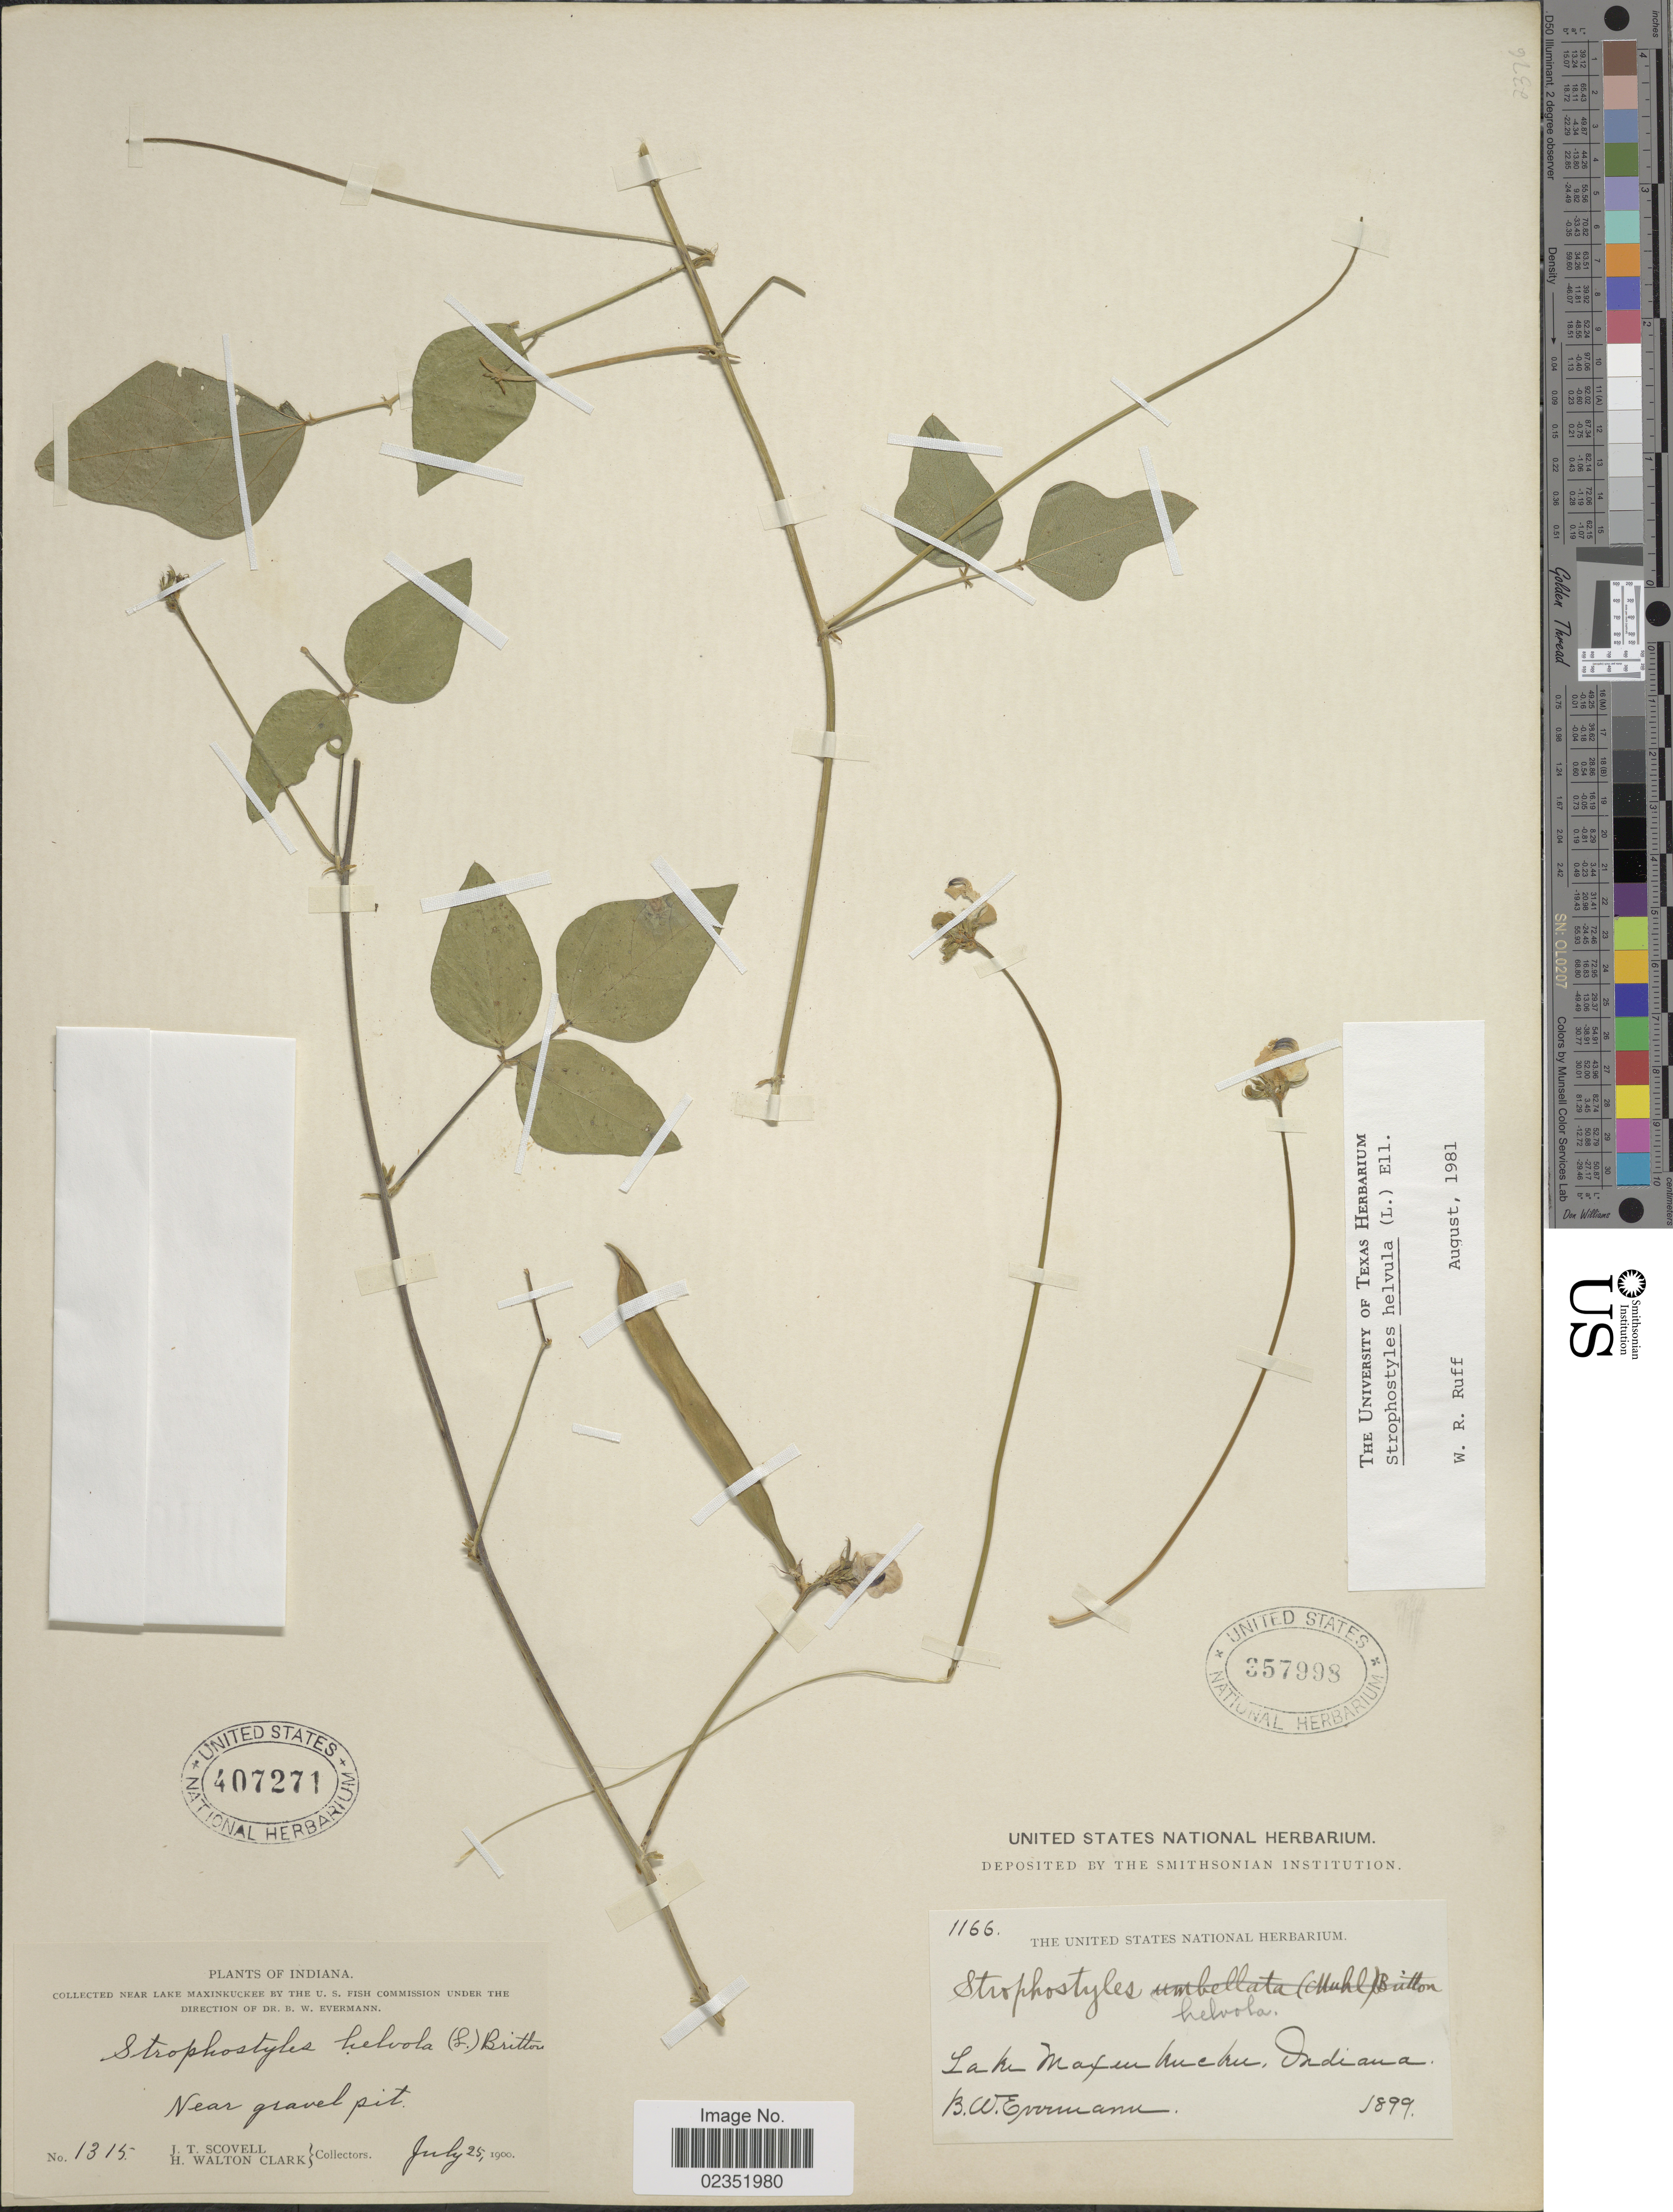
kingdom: Plantae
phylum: Tracheophyta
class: Magnoliopsida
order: Fabales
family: Fabaceae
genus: Strophostyles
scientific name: Strophostyles helvola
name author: (L.) Elliott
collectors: B. W. Evermann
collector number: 1166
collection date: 1899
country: United States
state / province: Indiana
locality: Lake Maxinkuckee.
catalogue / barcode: US 357998-2